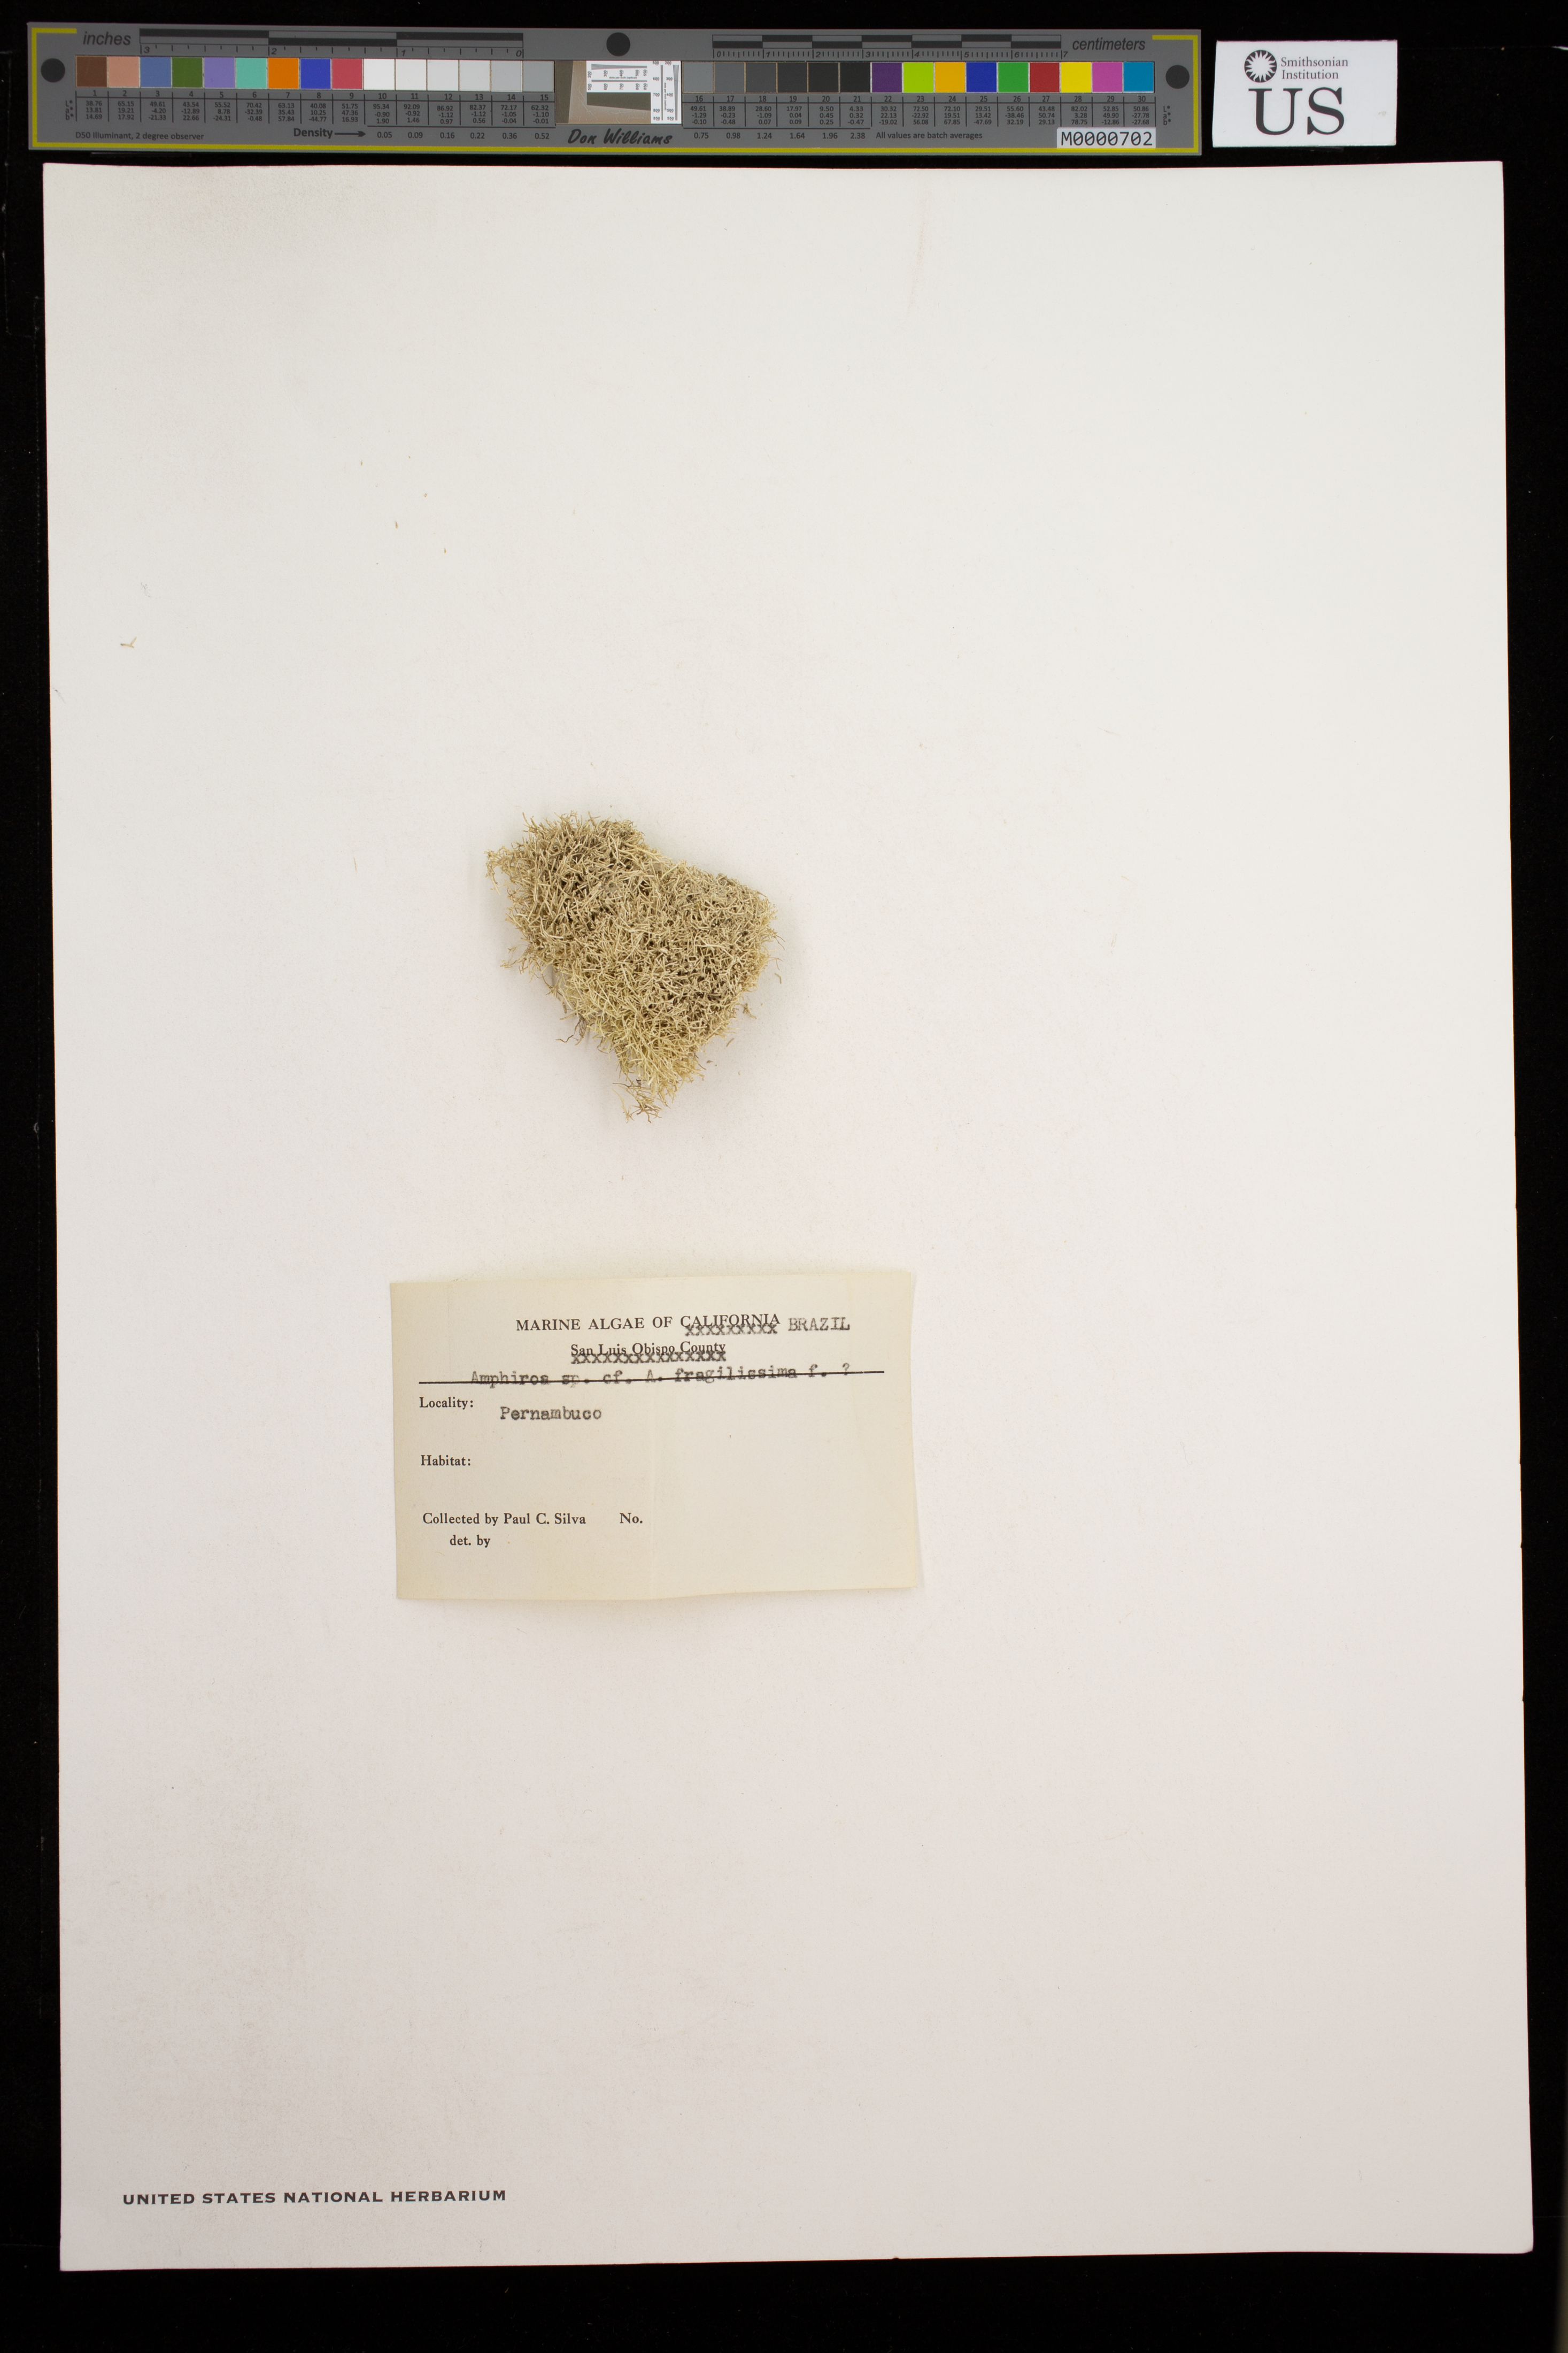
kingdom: Chromista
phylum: Ochrophyta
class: Bacillariophyceae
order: Naviculales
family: Amphipleuraceae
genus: Amphipleura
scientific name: Amphipleura pellucida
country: United States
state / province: New York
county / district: Erie County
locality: Hamburg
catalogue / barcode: US D25634